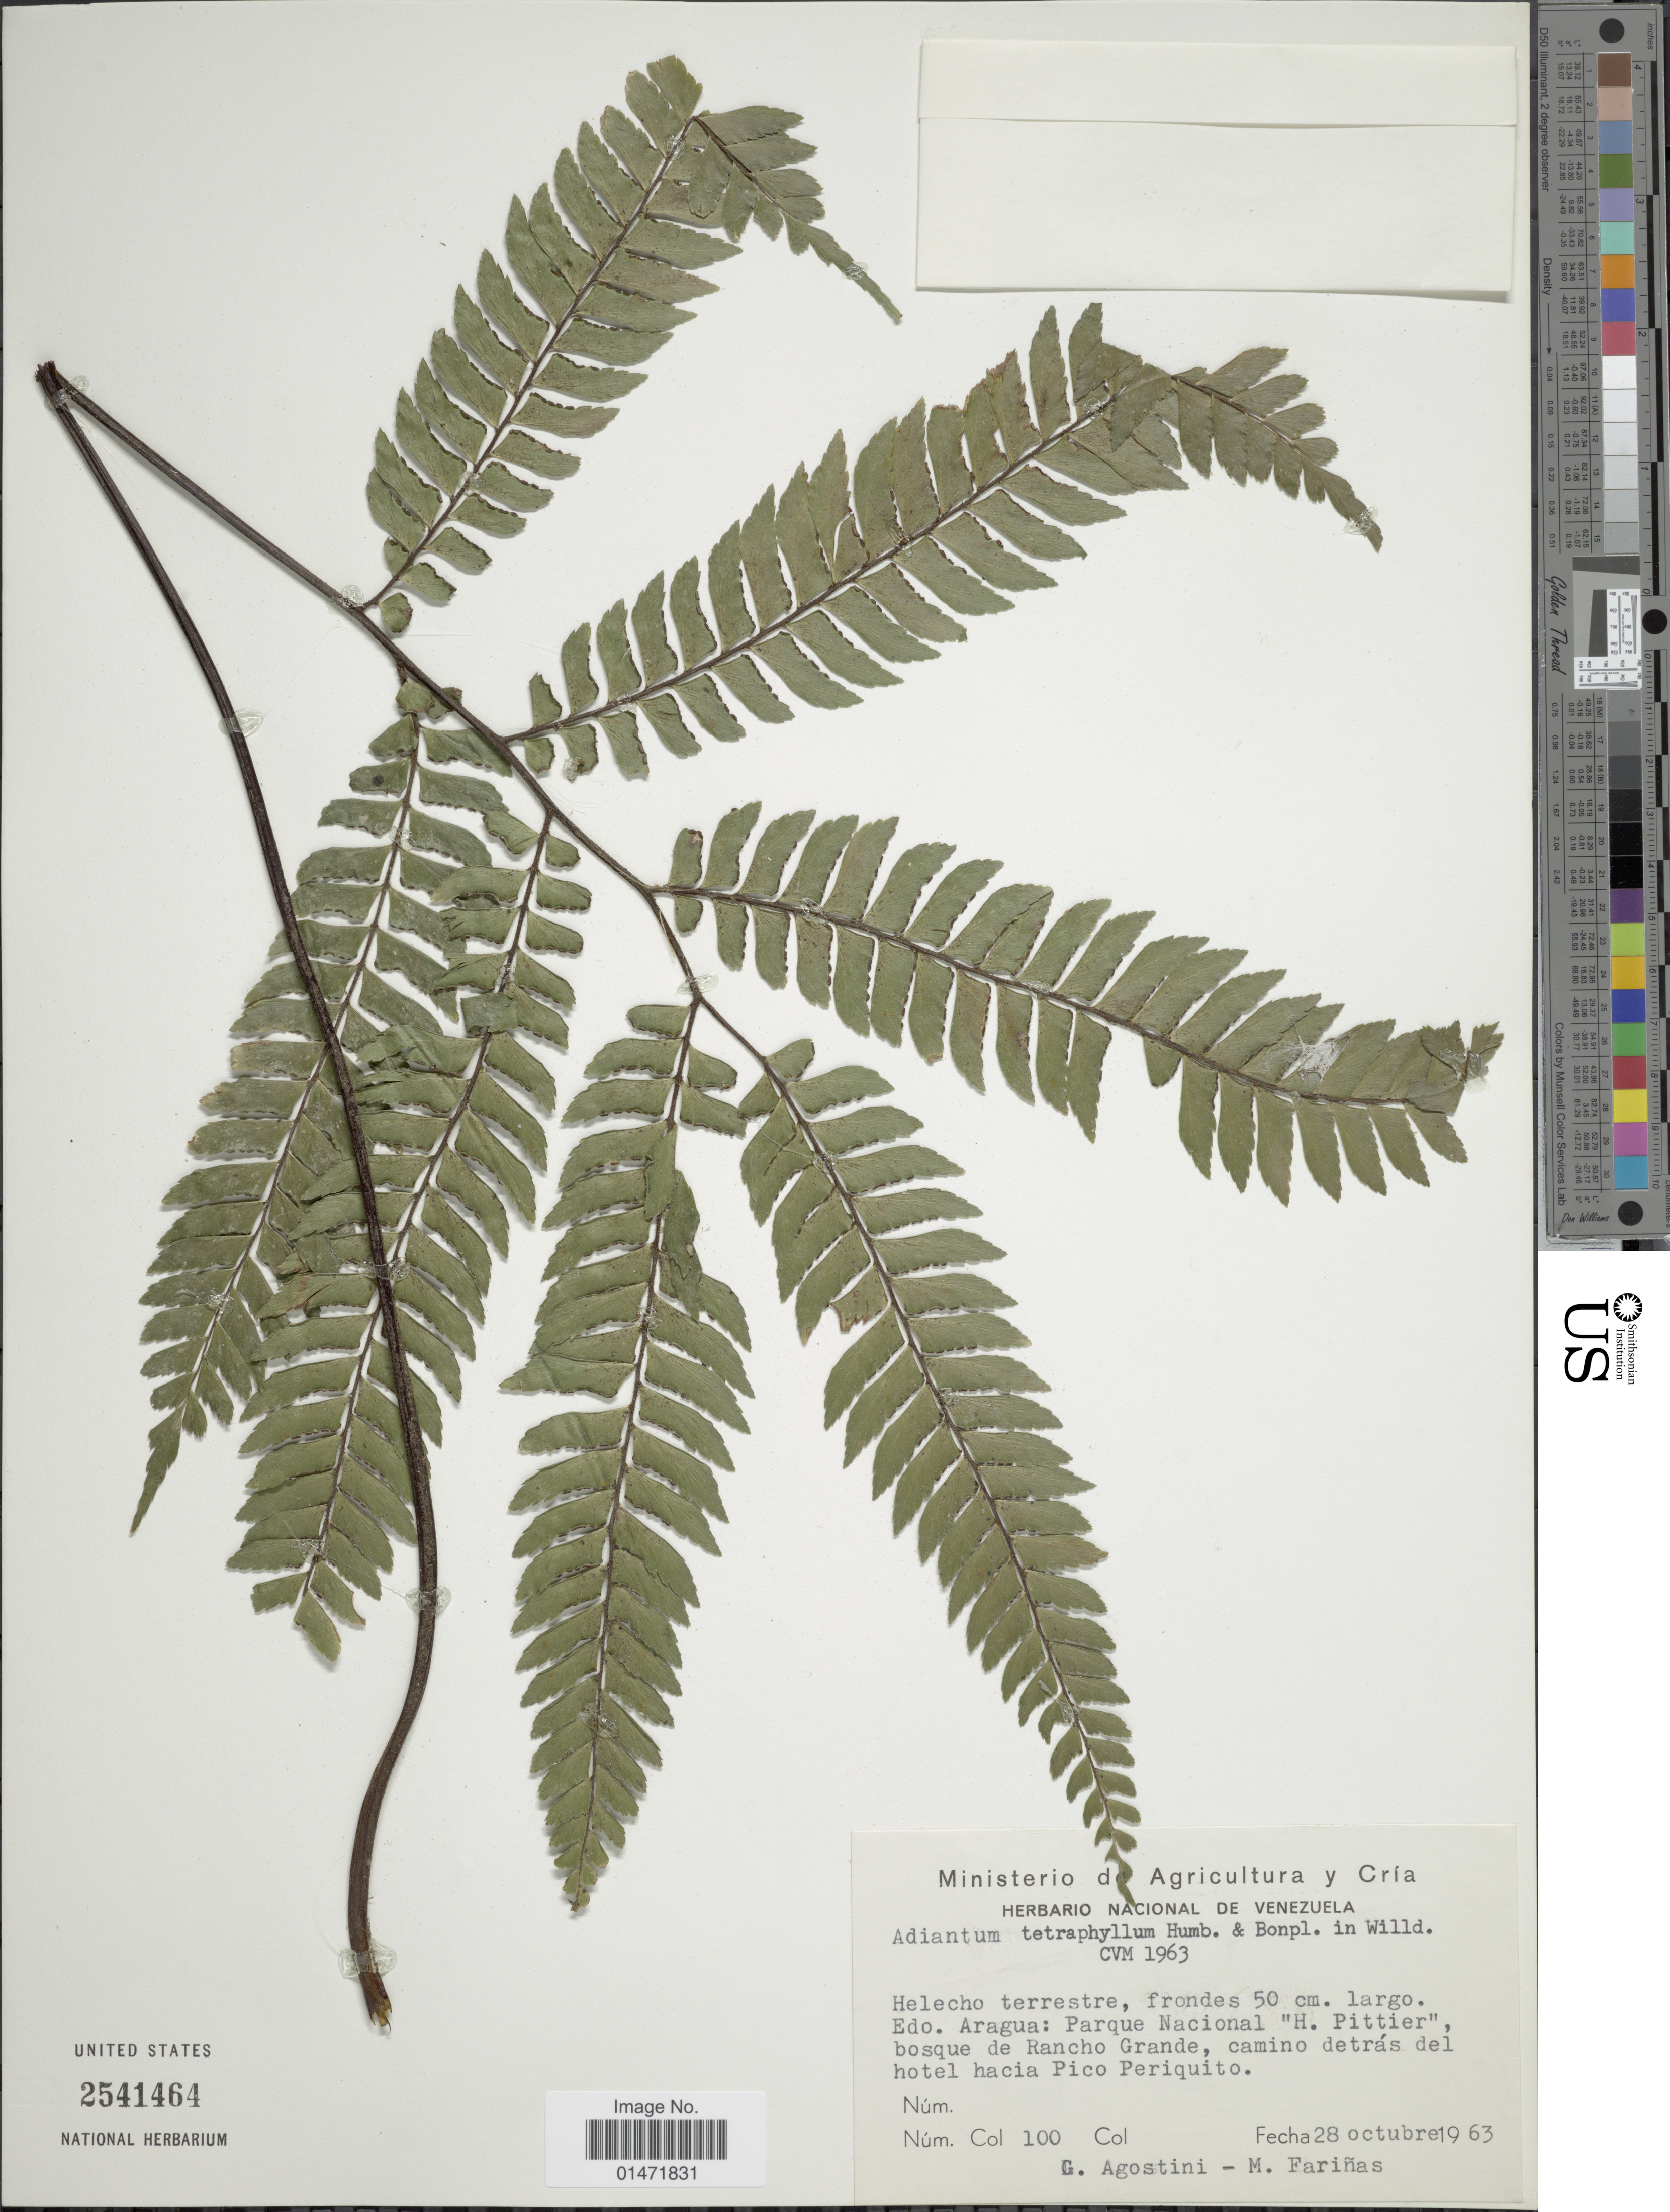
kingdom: Plantae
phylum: Tracheophyta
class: Polypodiopsida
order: Polypodiales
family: Pteridaceae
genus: Adiantum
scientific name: Adiantum tetraphyllum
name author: Humb. & Bonpl. ex Willd.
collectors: G. Agostini & M. Fariñas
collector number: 100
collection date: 1963-10-28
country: Venezuela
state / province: Aragua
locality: Parque Nacional "H. Pittier", bosque de Rancho Grande, camino detrás del hotel hacia Pico Periquito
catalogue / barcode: US 2541464